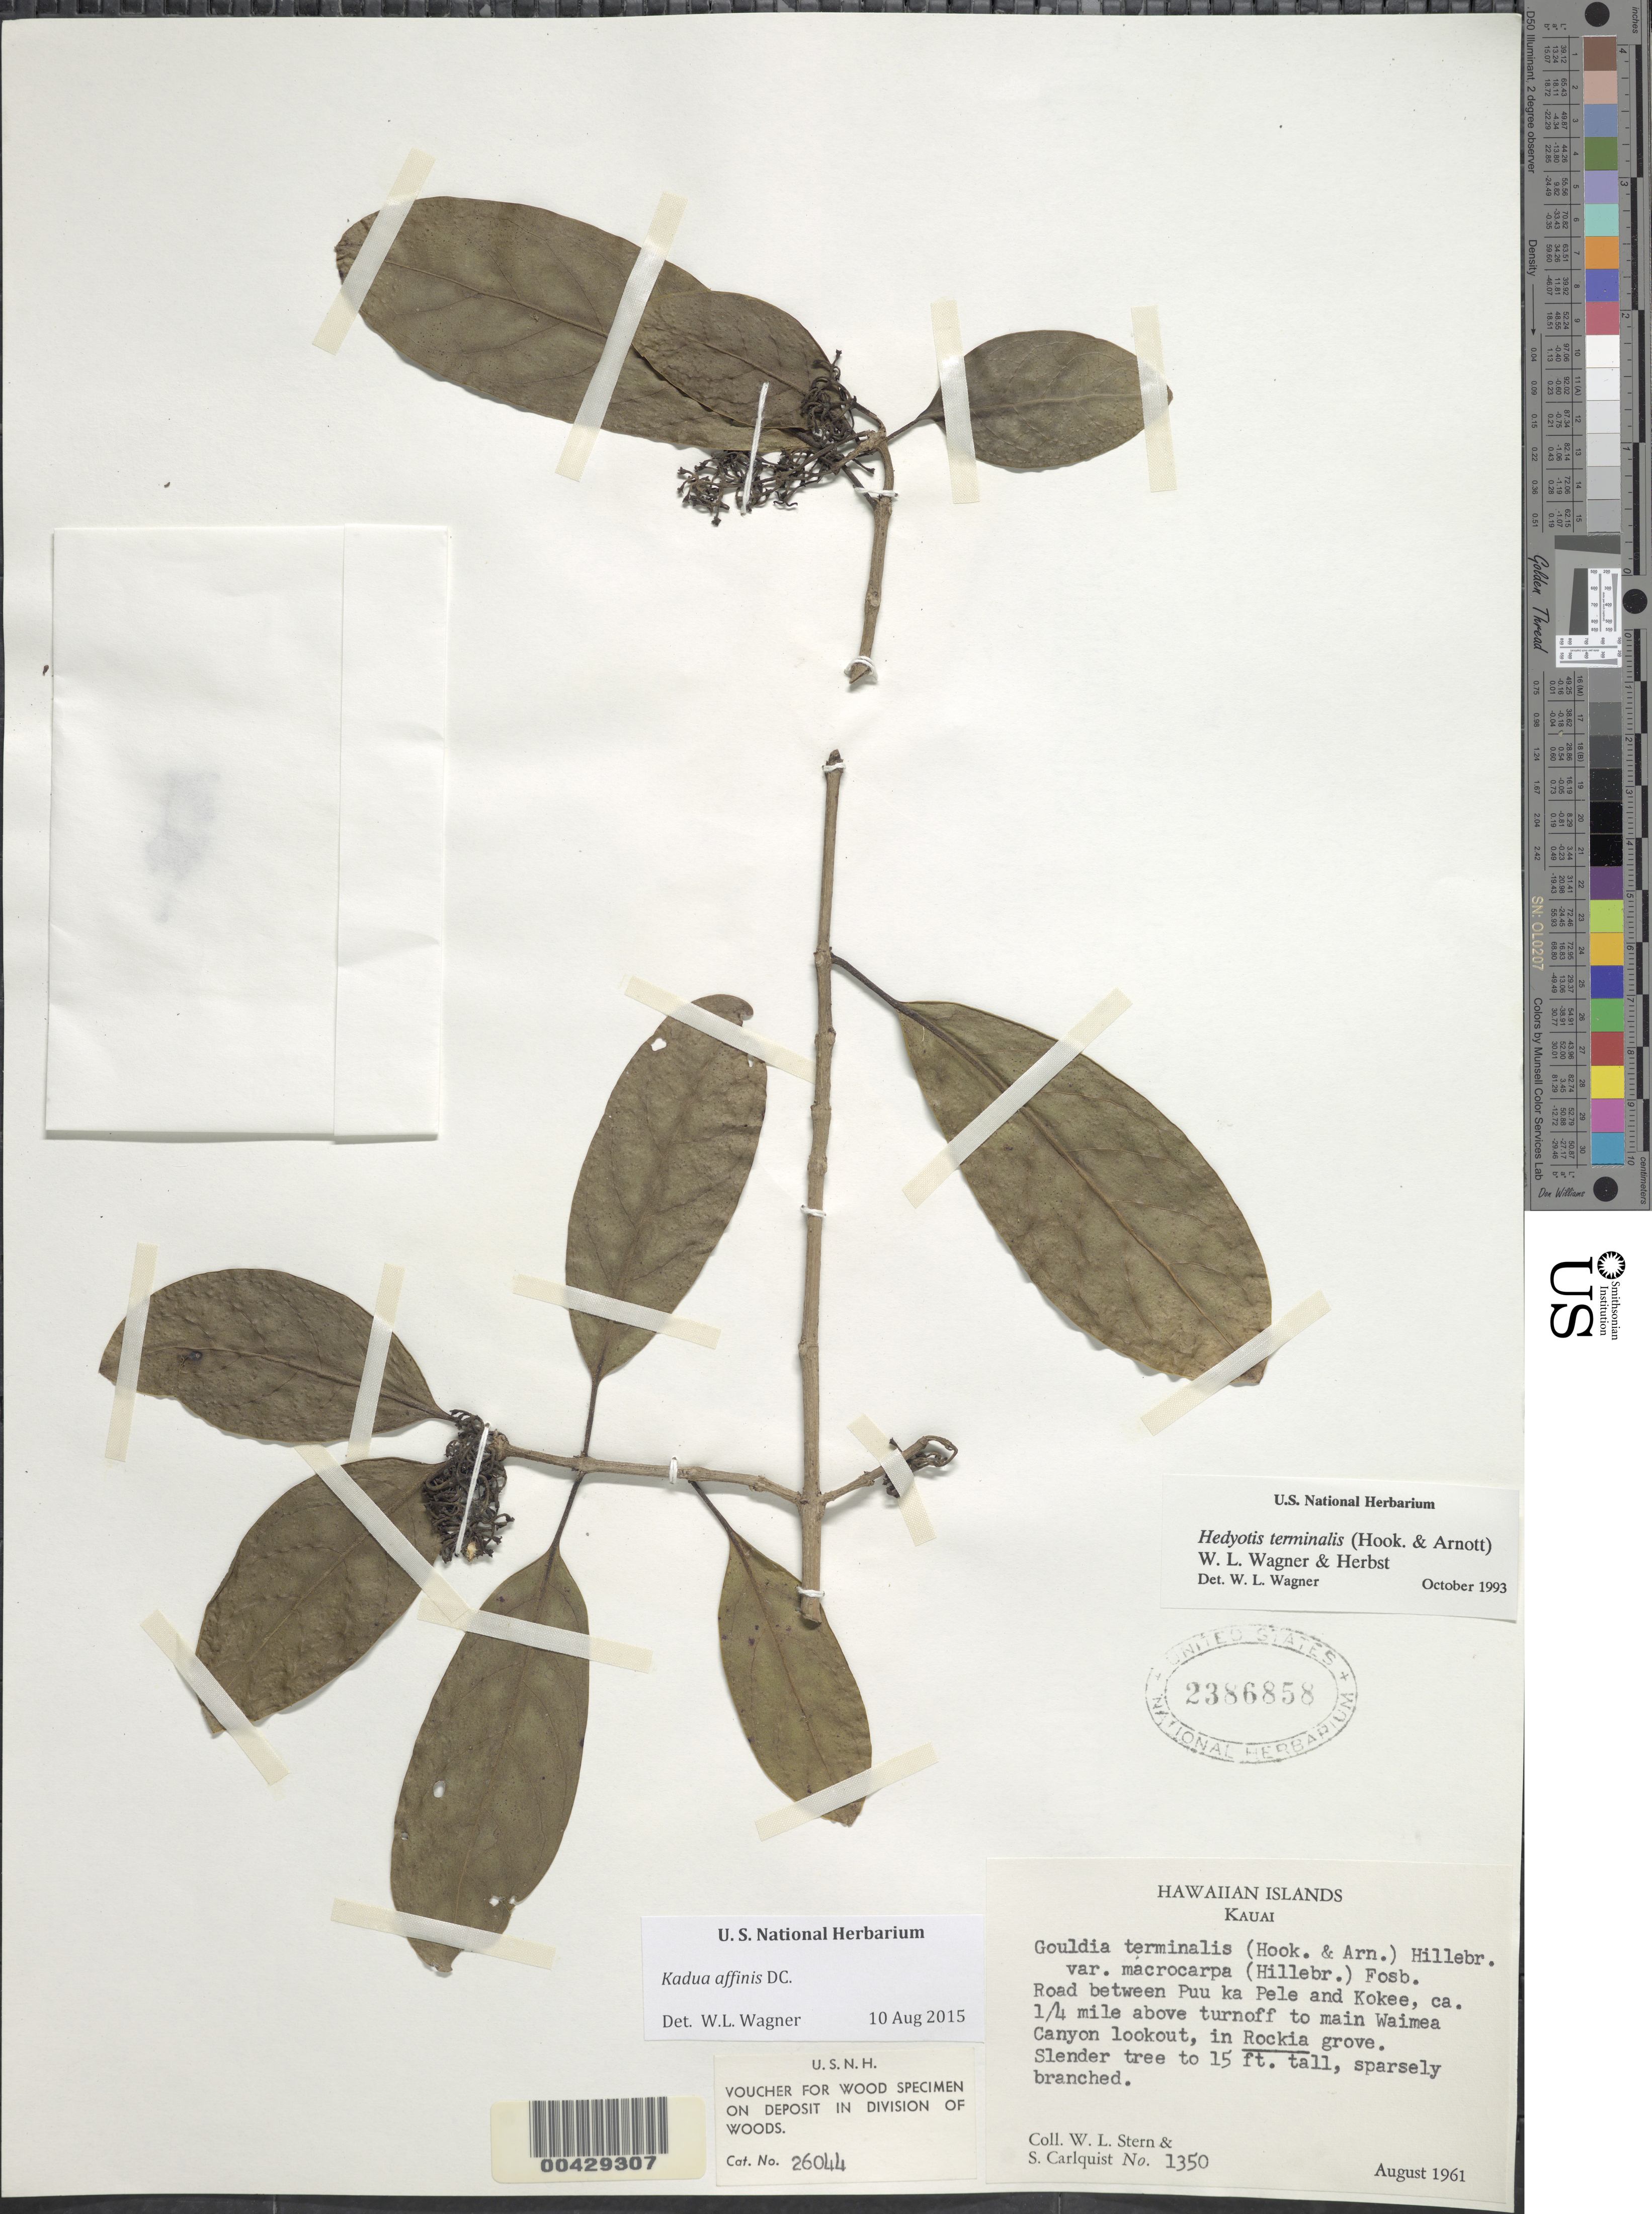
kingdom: Plantae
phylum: Tracheophyta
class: Magnoliopsida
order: Gentianales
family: Rubiaceae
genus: Kadua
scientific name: Kadua affinis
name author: DC.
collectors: W. L. Stern & S. Carlquist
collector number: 1350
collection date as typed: Aug 1961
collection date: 1961-08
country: United States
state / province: Hawaii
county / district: Kauai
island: Kaua'i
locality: Road between Puu ka Pele and Kokee, about 1/4 mile above turnoff to main Waimea Canyon Lookout.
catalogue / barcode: US 2386858